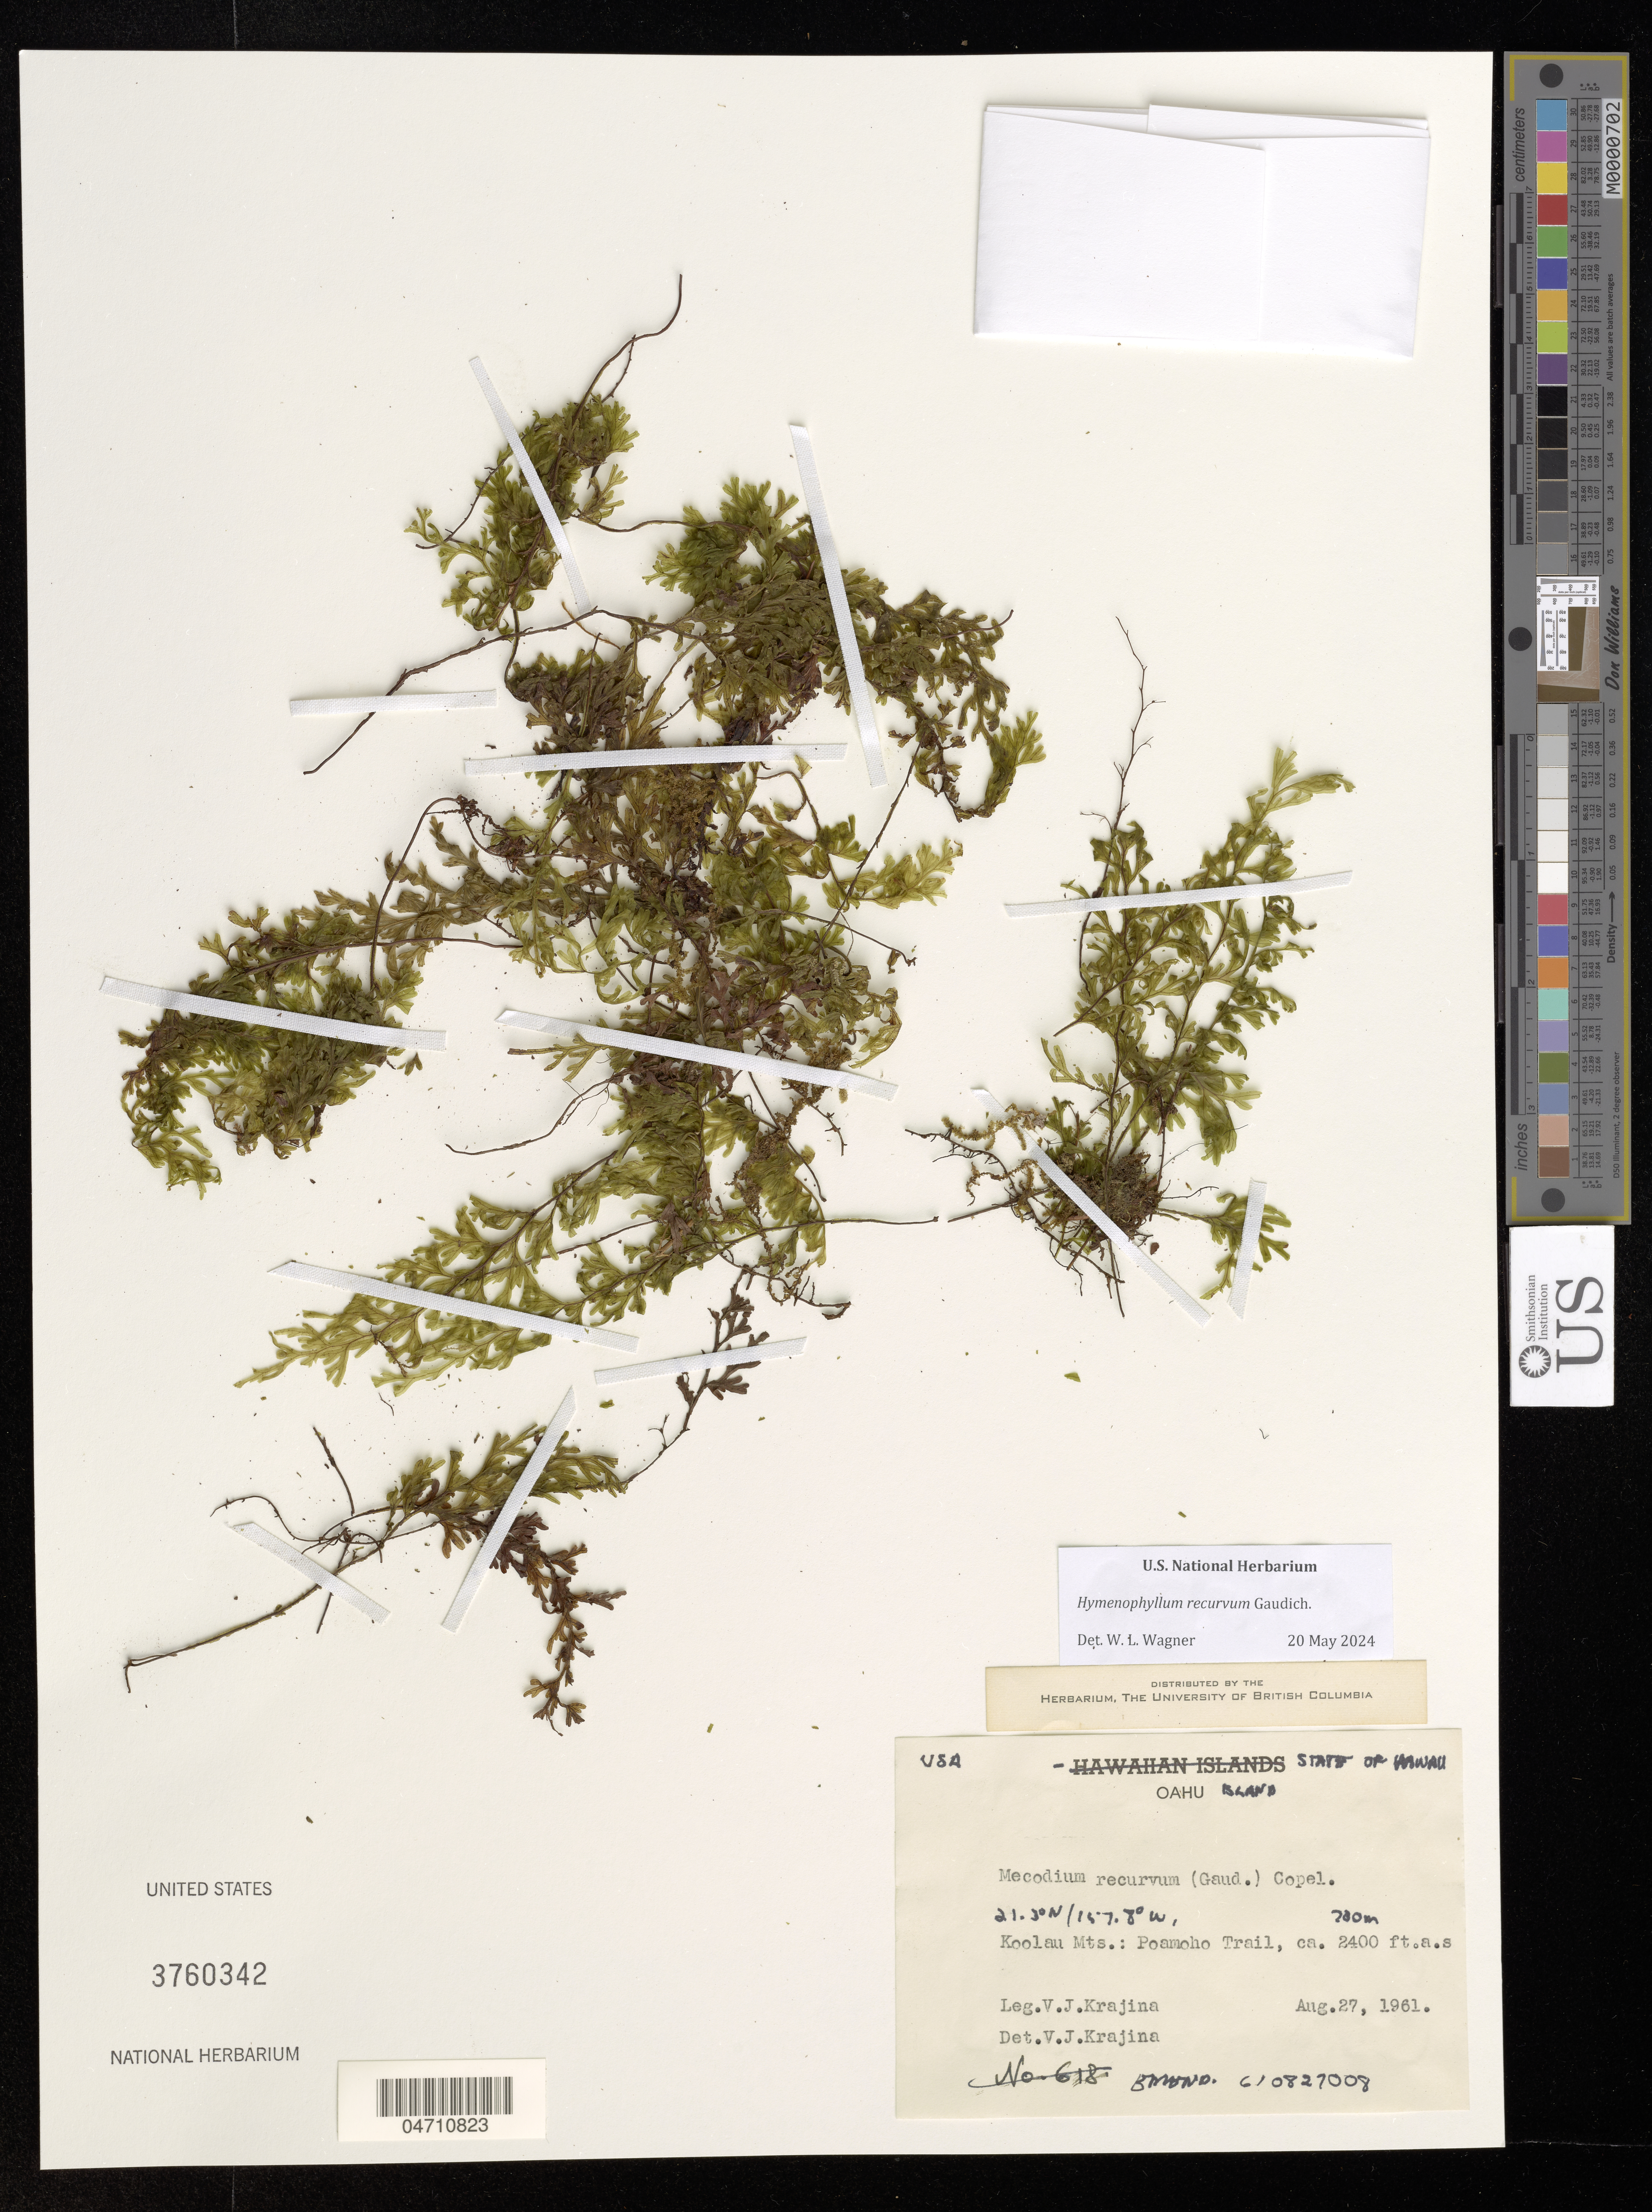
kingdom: Plantae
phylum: Tracheophyta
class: Polypodiopsida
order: Hymenophyllales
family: Hymenophyllaceae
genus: Hymenophyllum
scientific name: Hymenophyllum recurvum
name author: Gaudich.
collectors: V. Krajina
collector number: BMONO.? 610827008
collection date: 1961-08-27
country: United States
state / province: Hawaii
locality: Oahu Islands. Koolau Mts.: Paomoho Trail, ca. 2400 ft.a.s.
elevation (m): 780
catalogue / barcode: US 3760342